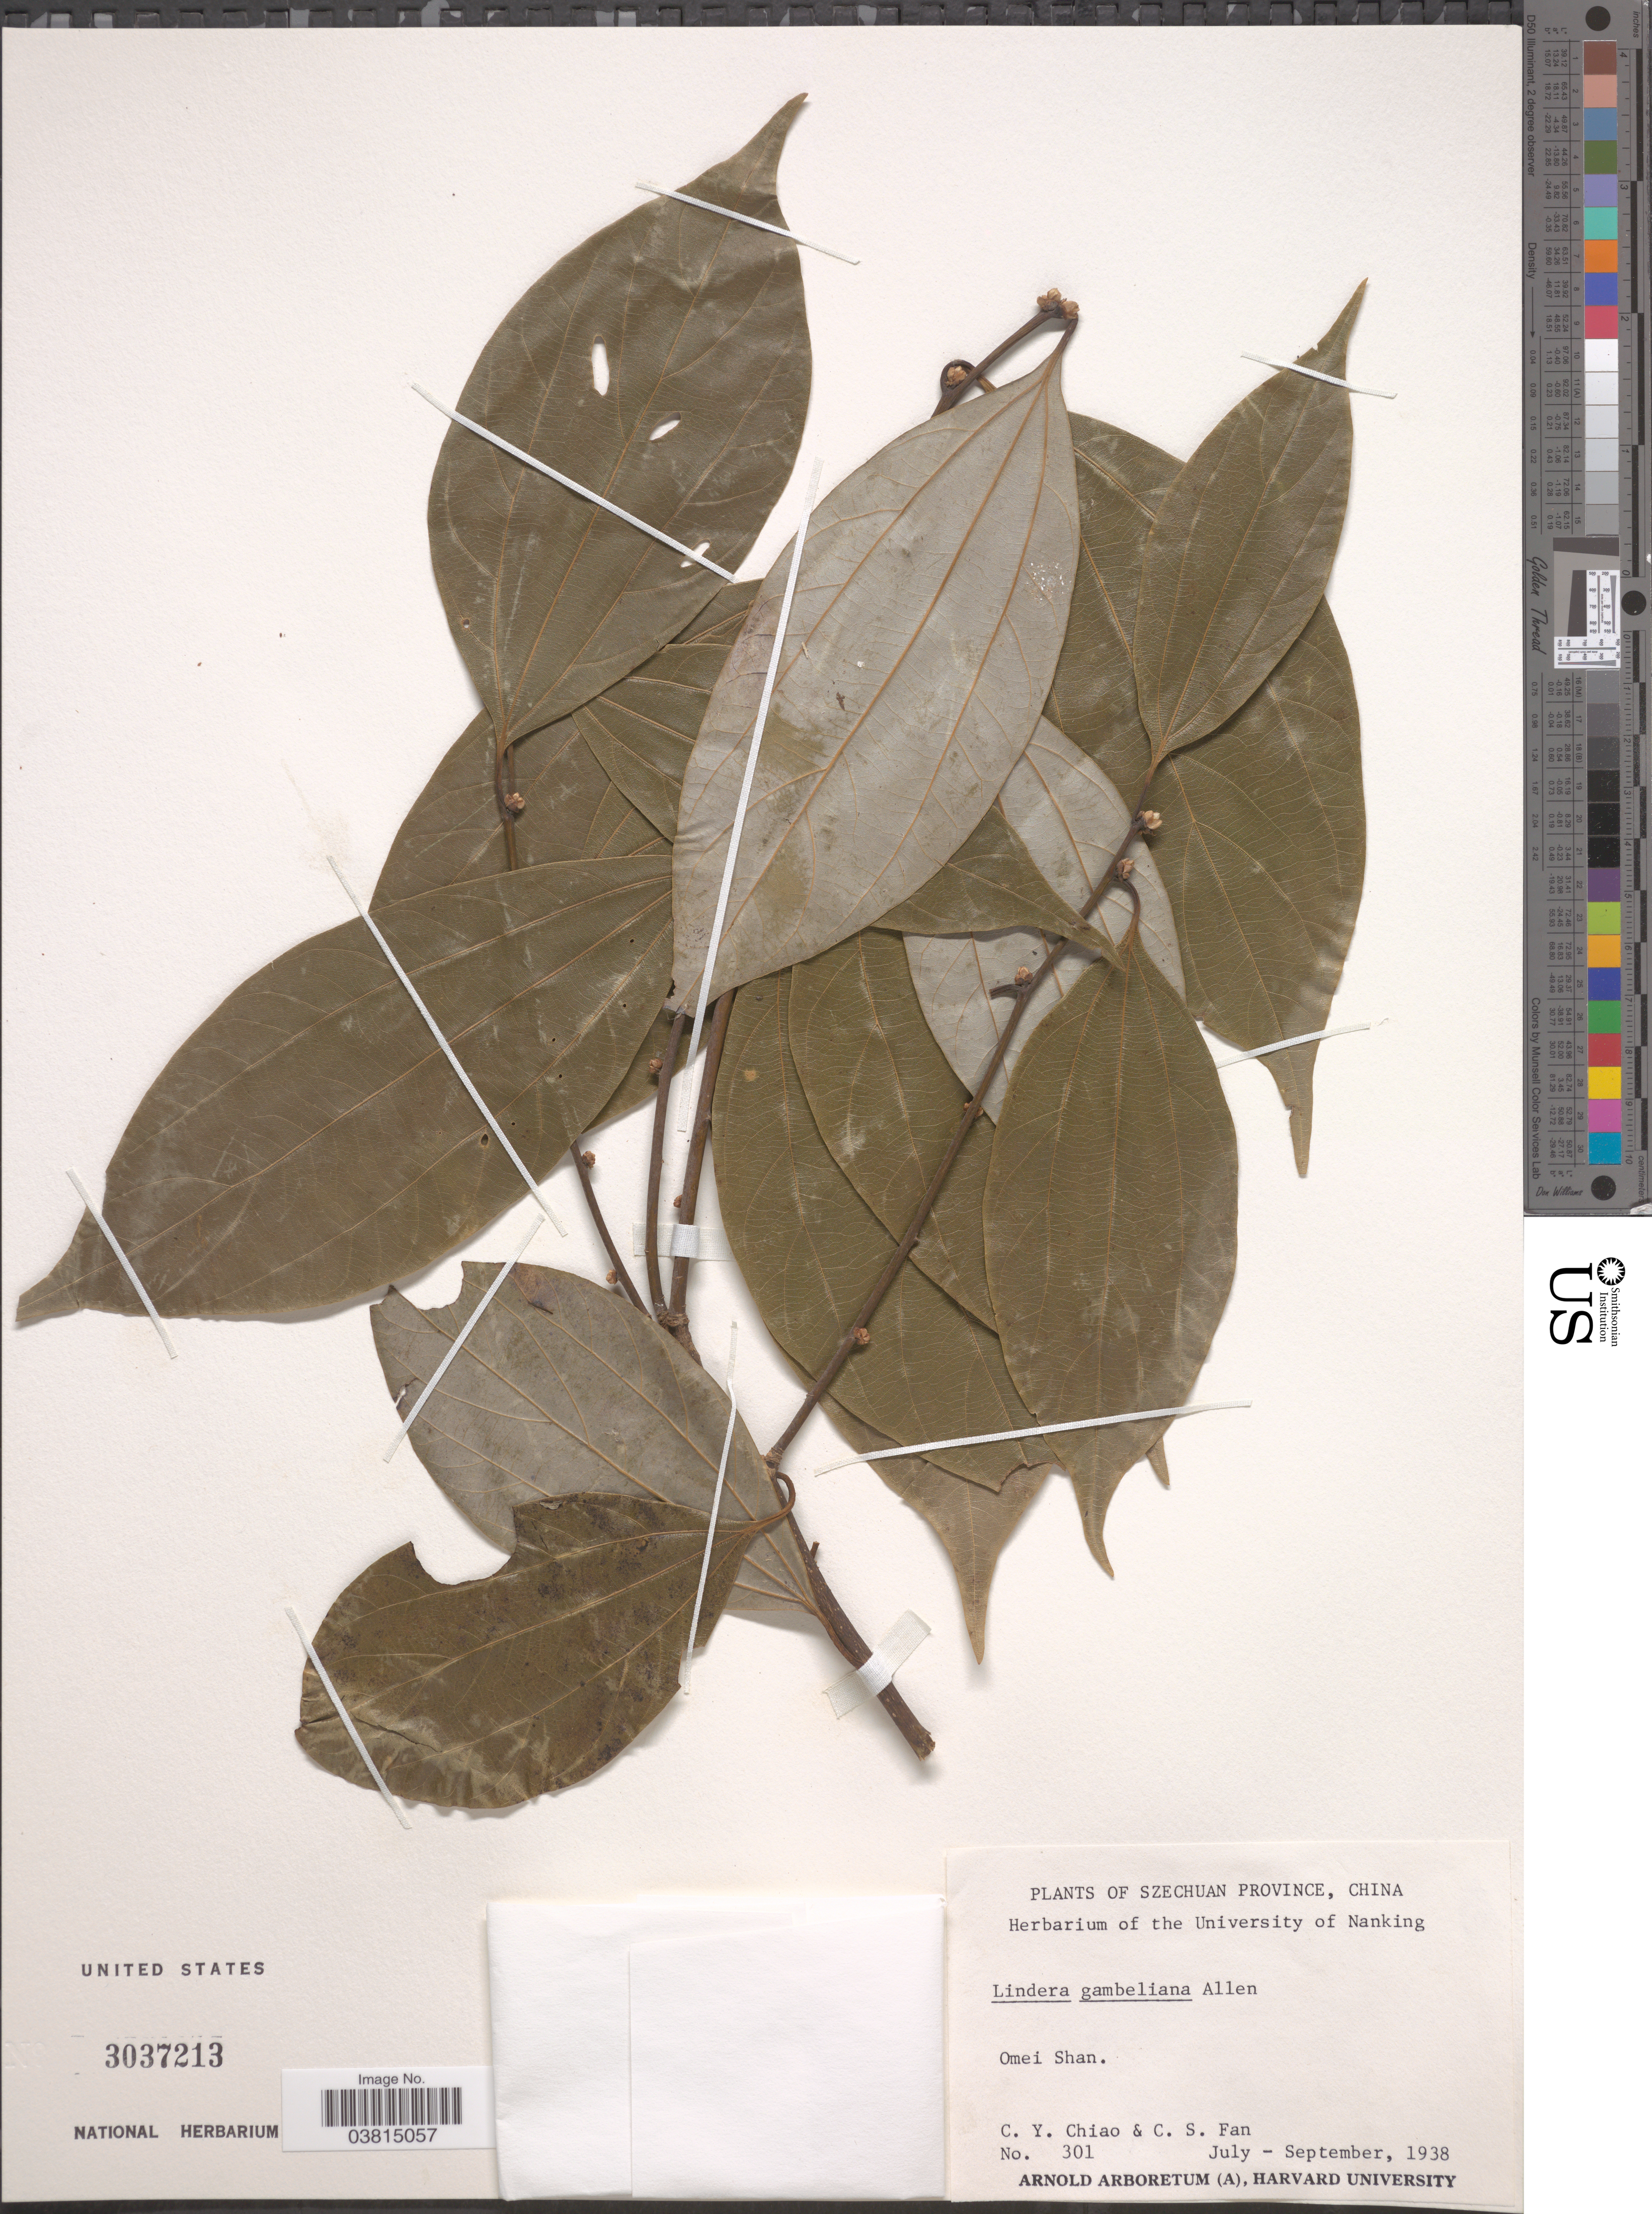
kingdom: Plantae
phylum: Tracheophyta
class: Magnoliopsida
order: Laurales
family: Lauraceae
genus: Lindera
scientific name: Lindera gambleana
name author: C.K. Allen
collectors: C. Y. Chiao & C. S. Fan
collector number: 301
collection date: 1938-07/1938-09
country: China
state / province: Sichuan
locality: Szechuan Province. Omei Shan.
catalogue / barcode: US 3037213